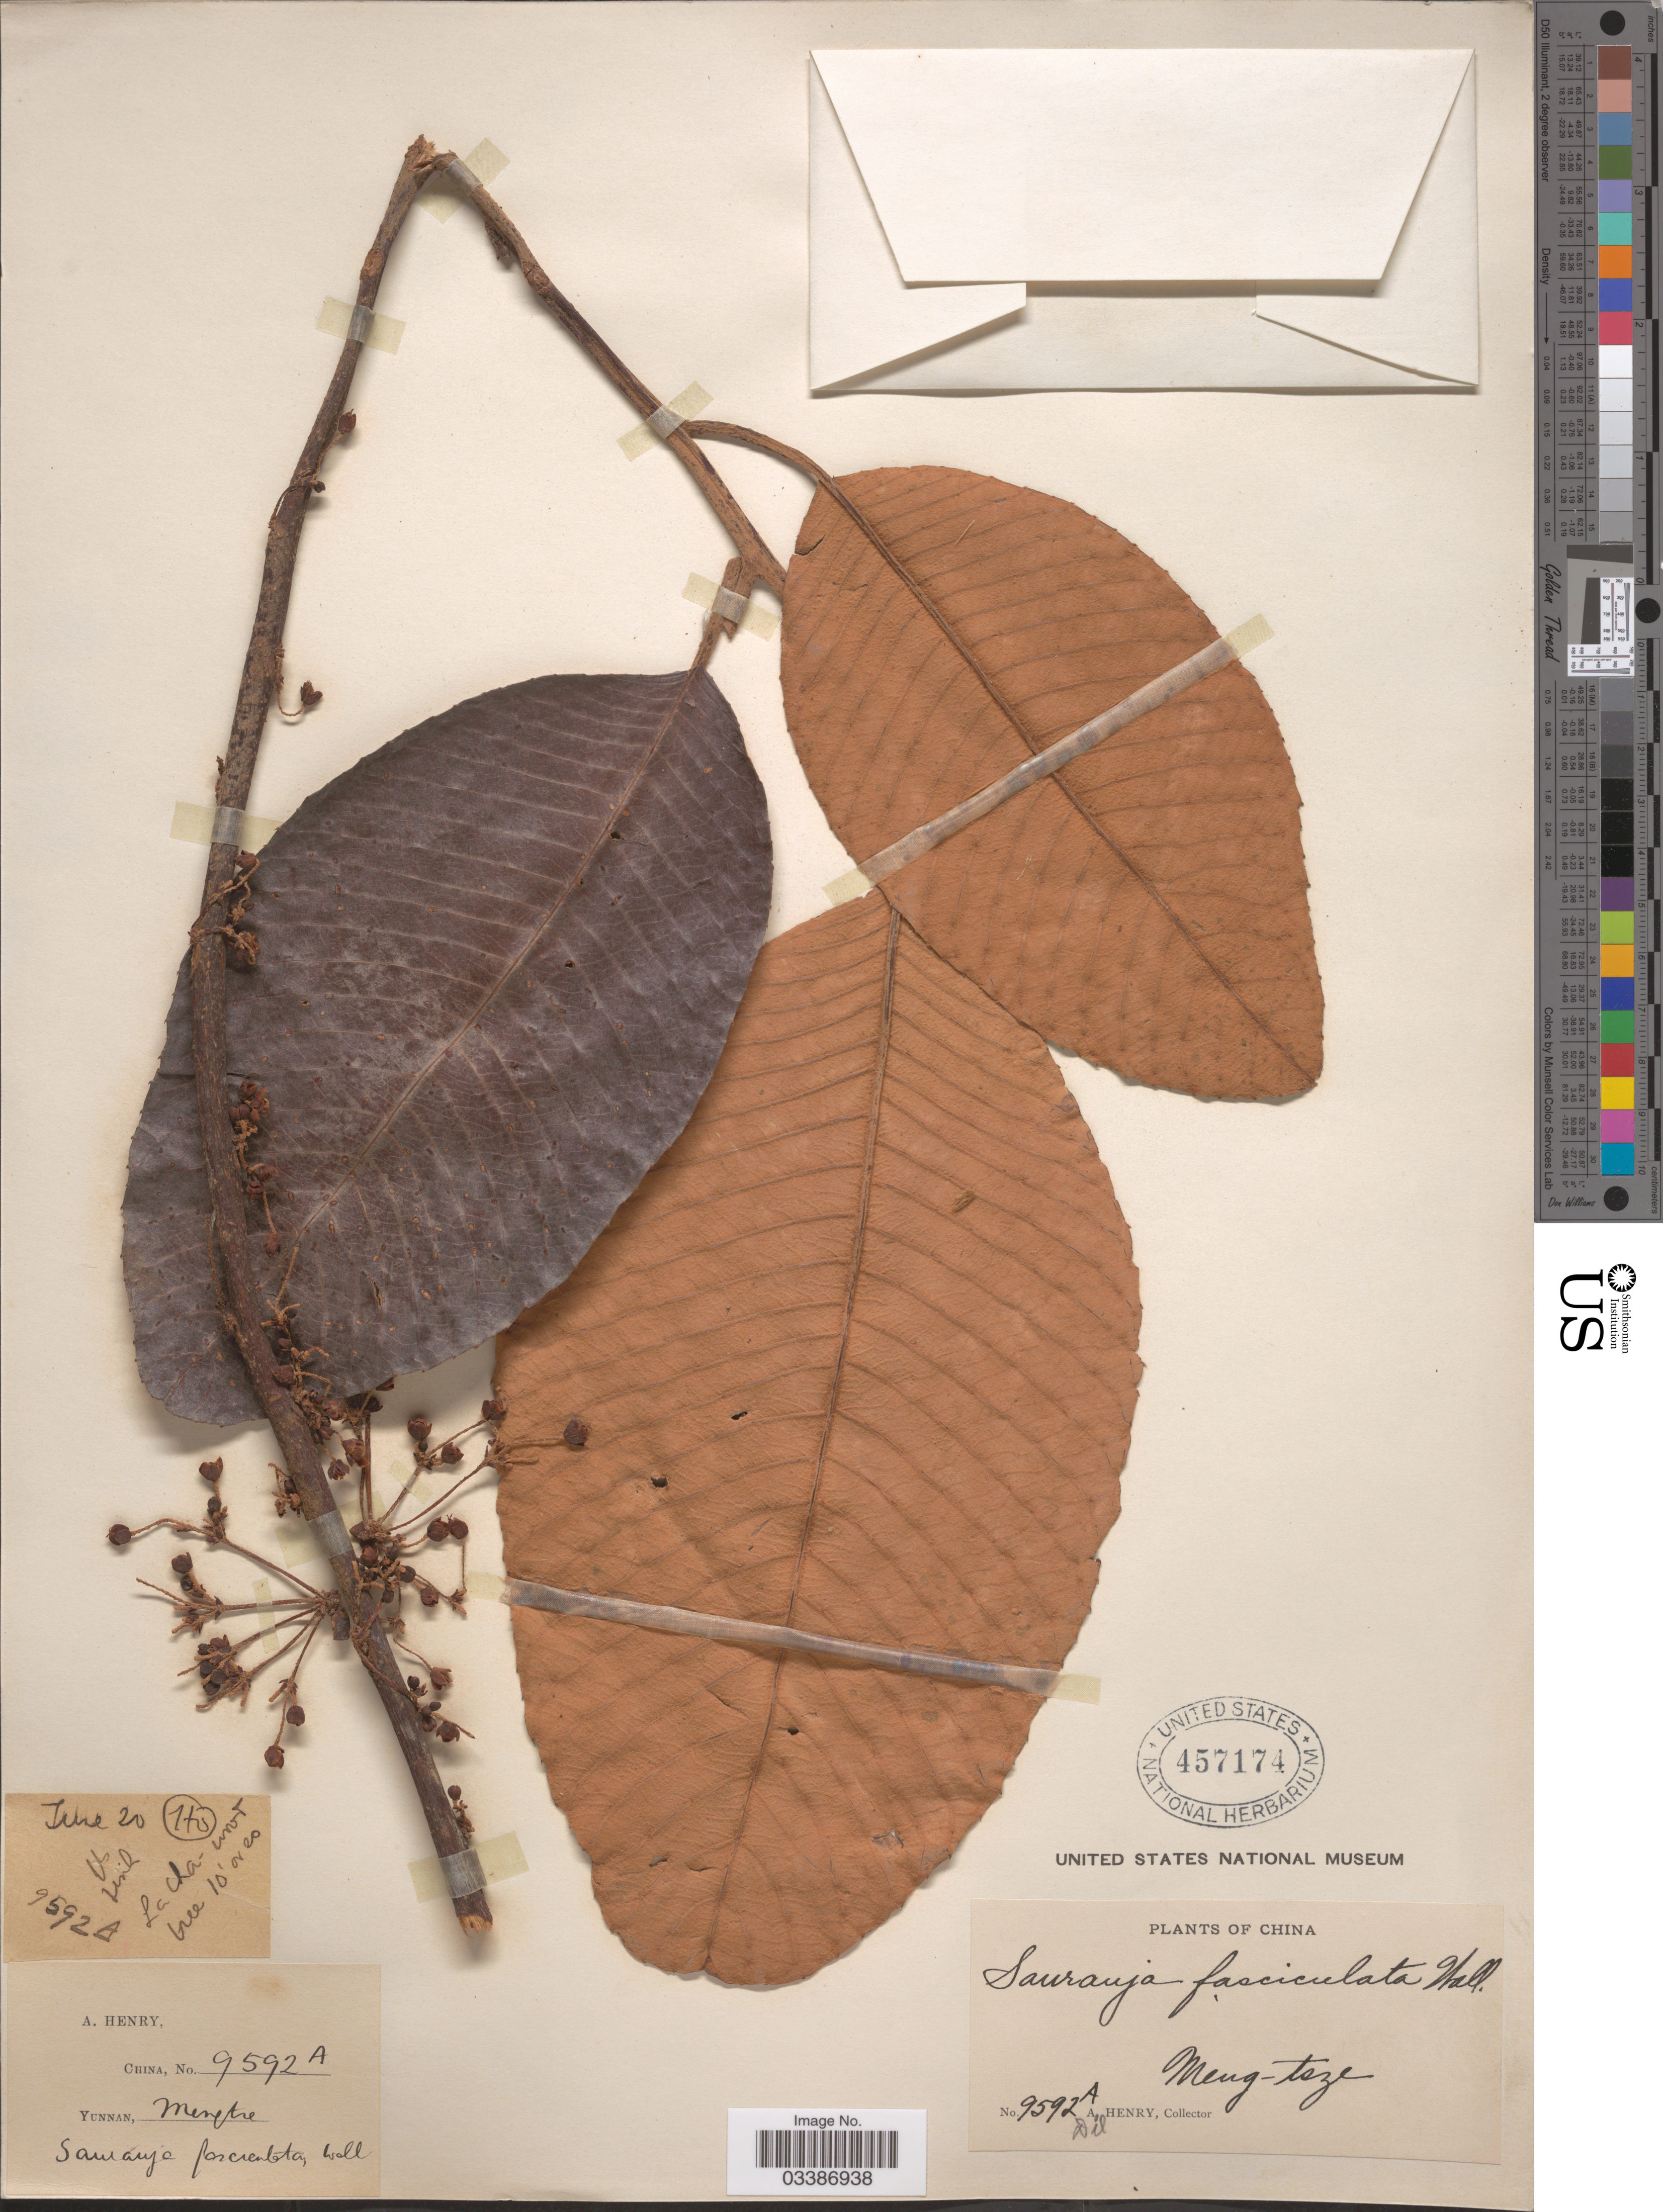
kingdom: Plantae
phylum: Tracheophyta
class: Magnoliopsida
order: Ericales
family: Actinidiaceae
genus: Saurauia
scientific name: Saurauia fasciculata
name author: Wall.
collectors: A. Henry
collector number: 9592 A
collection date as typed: Transcribed d/m/y: /6/20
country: China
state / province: Yunnan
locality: Mengtze. Meng-tsze.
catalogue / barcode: US 457174